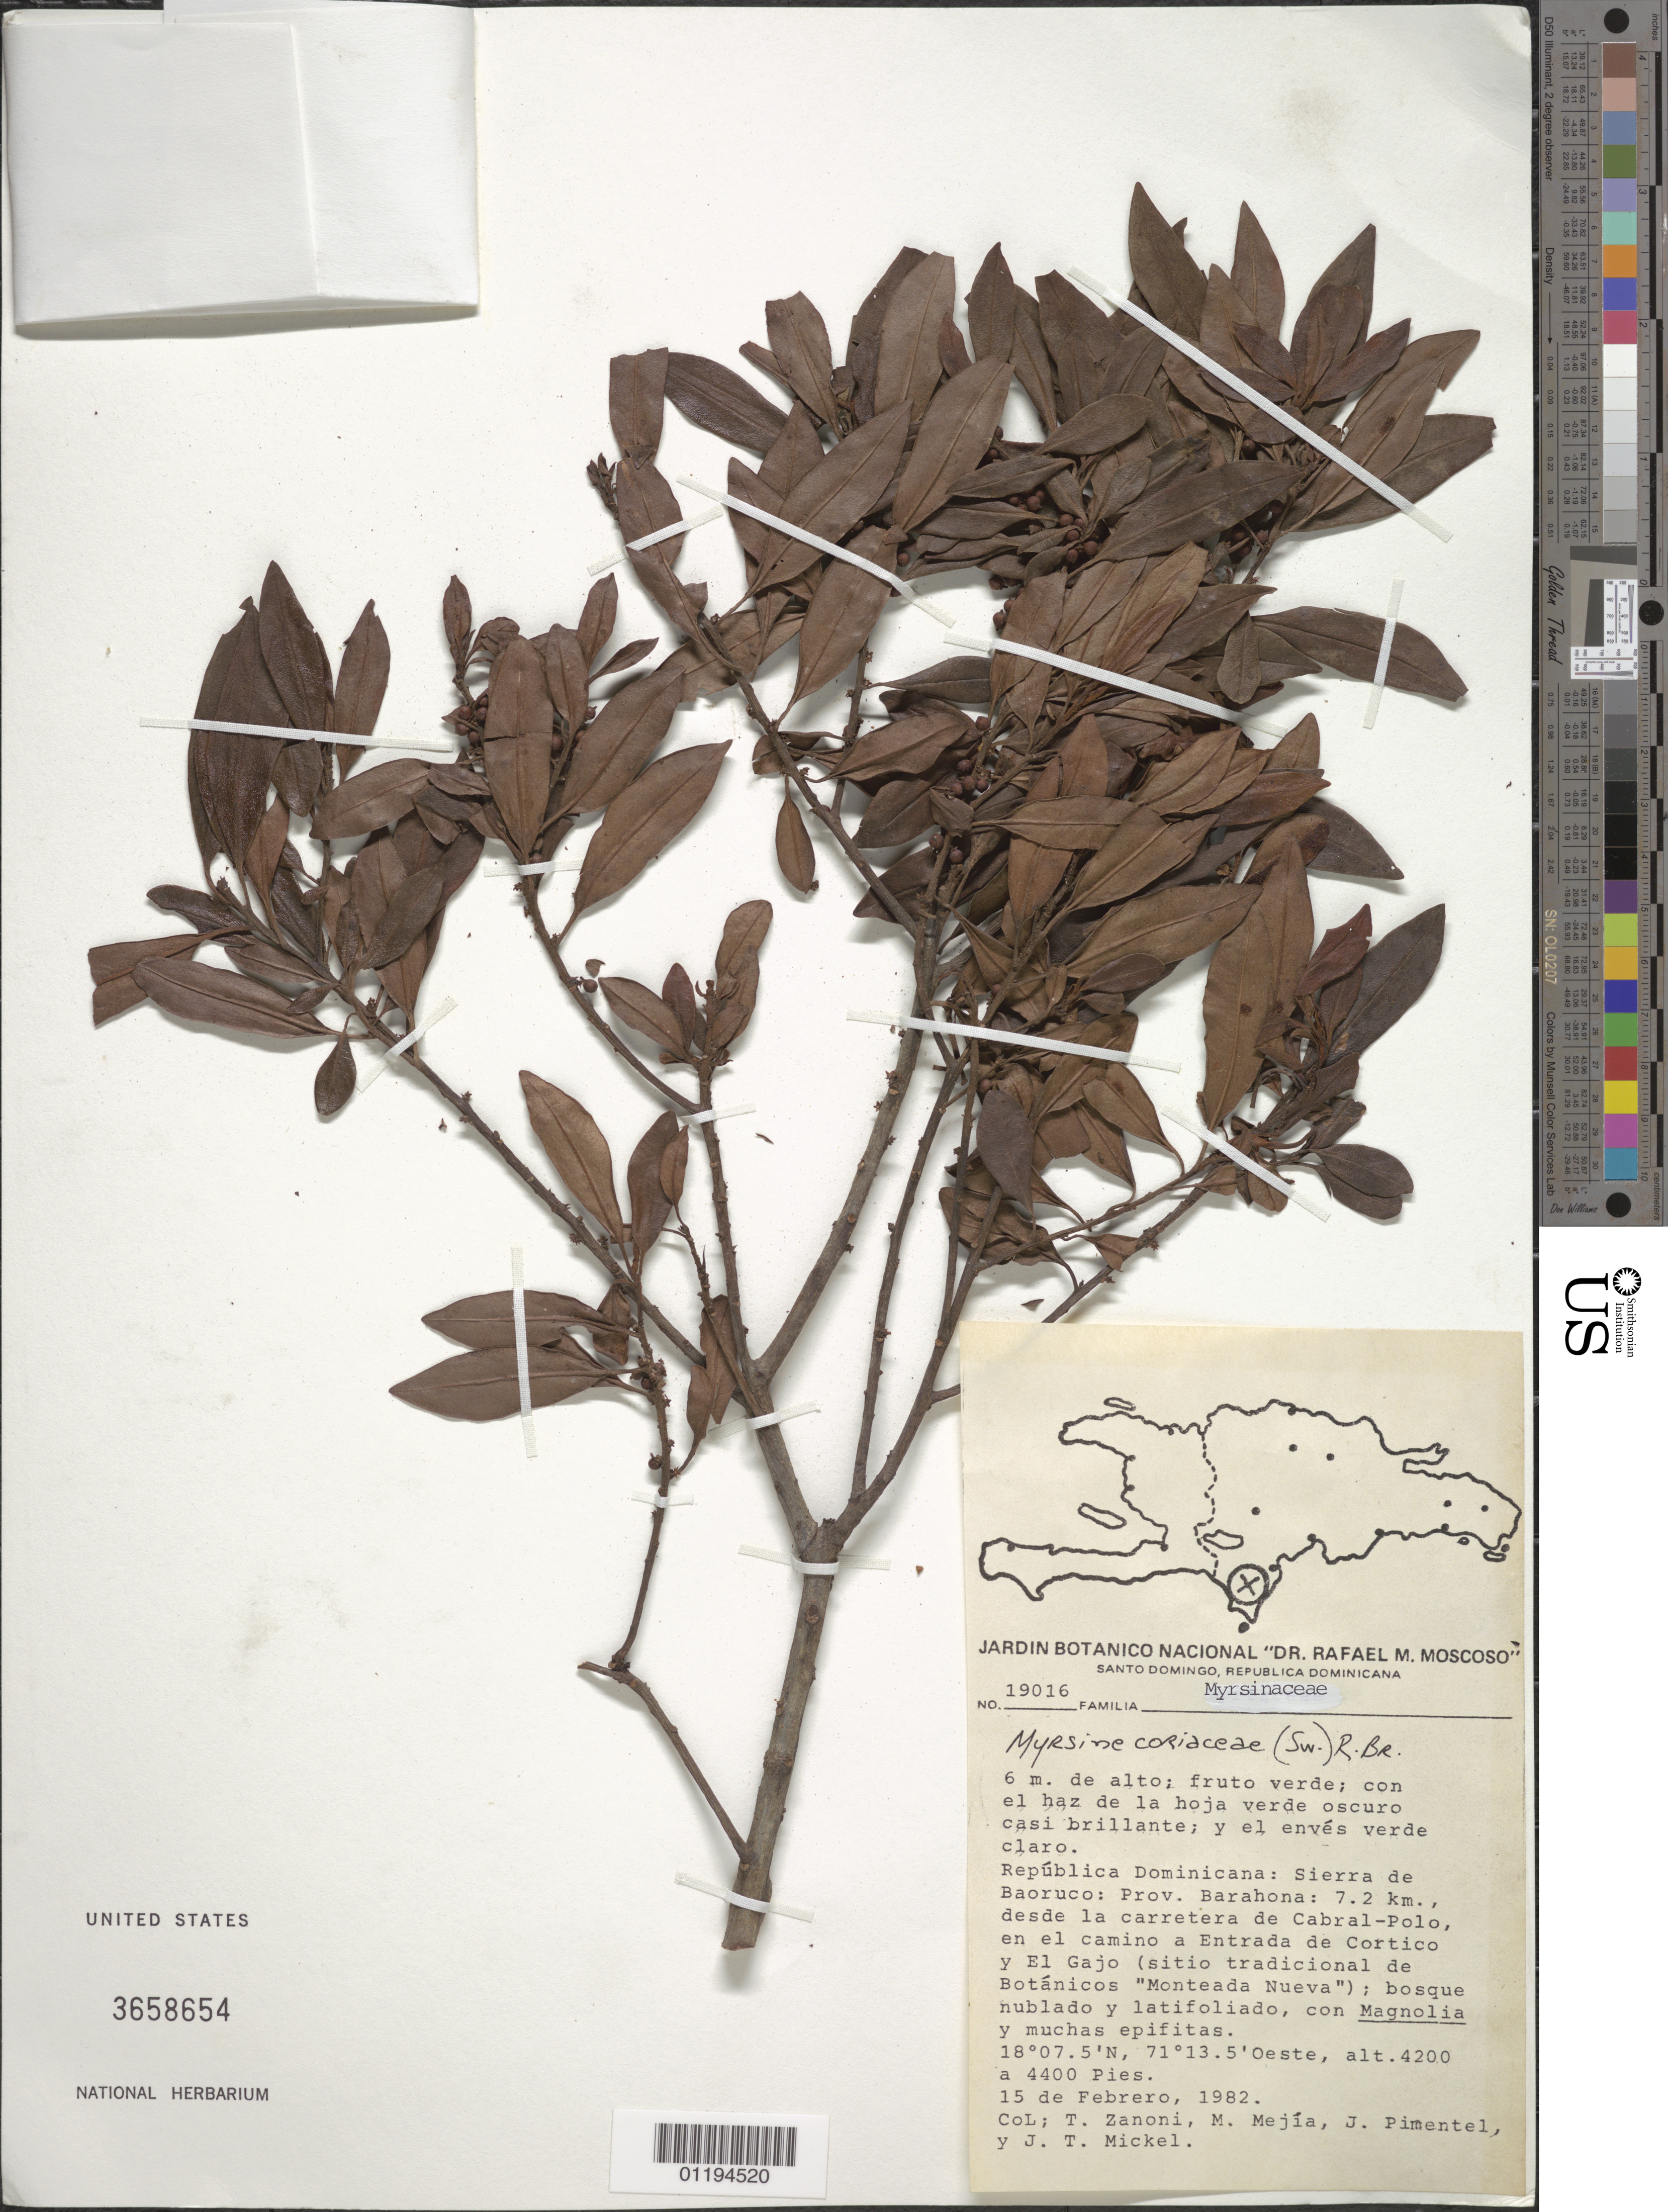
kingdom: Plantae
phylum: Tracheophyta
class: Magnoliopsida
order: Ericales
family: Primulaceae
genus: Myrsine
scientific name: Myrsine coriacea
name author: (Sw.) R. Br. ex Roem. & Schult.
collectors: T. A. Zanoni, M. Mejia, J. Pimental & J. T. Mickel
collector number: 19016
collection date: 1982-02-15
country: Dominican Republic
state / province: Barahona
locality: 7.2 km from the road Cabral-Polo, on the way to Cortico and El Gajo.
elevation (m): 1280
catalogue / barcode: US 3658654